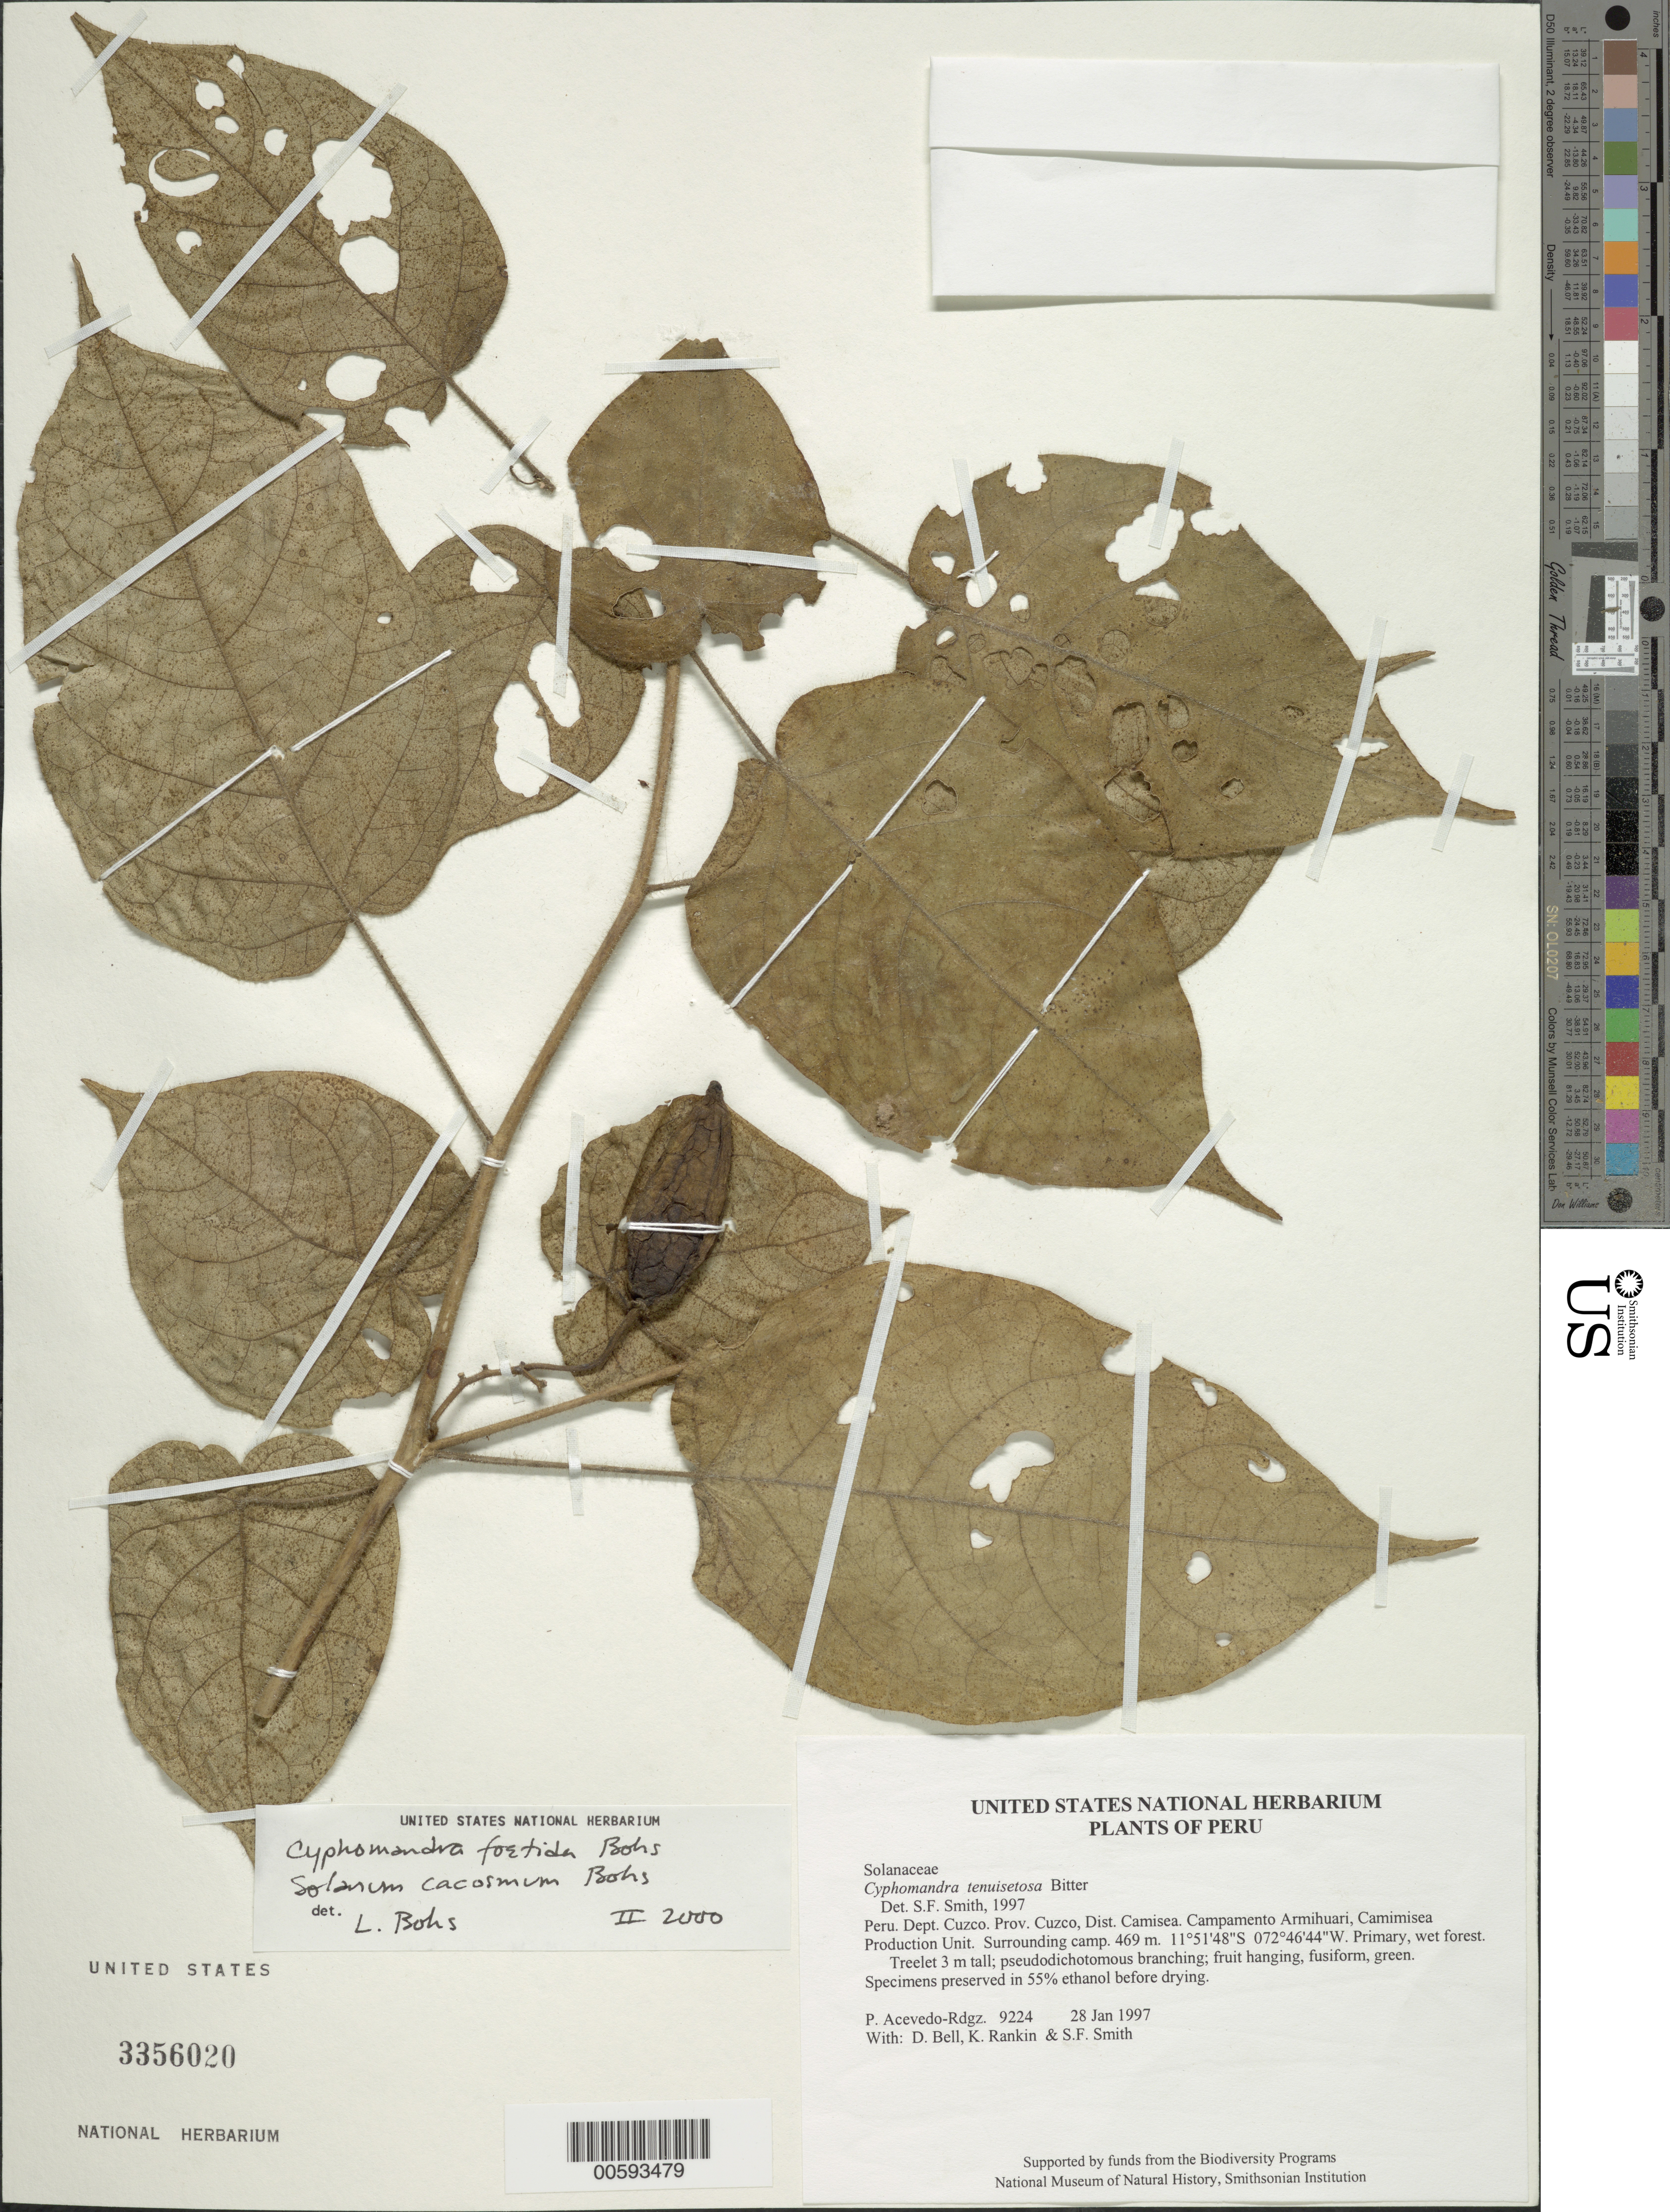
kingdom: Plantae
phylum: Tracheophyta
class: Magnoliopsida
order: Solanales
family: Solanaceae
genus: Cyphomandra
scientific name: Cyphomandra foetida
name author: Bitter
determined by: Smith, Stephen F., (US), NMNH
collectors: P. Acevedo-Rodr., D. A. Bell, K. B. Rankin & S.F. Smith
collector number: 9224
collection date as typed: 28 Jan 1997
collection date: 1997-01-28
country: Peru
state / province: Cusco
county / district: Cusco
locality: Districto Camisea, Campamento Armihuari, Camimisea Production Unit. Surrounding camp.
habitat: Primary, wet forest.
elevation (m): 469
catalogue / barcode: US 3356020